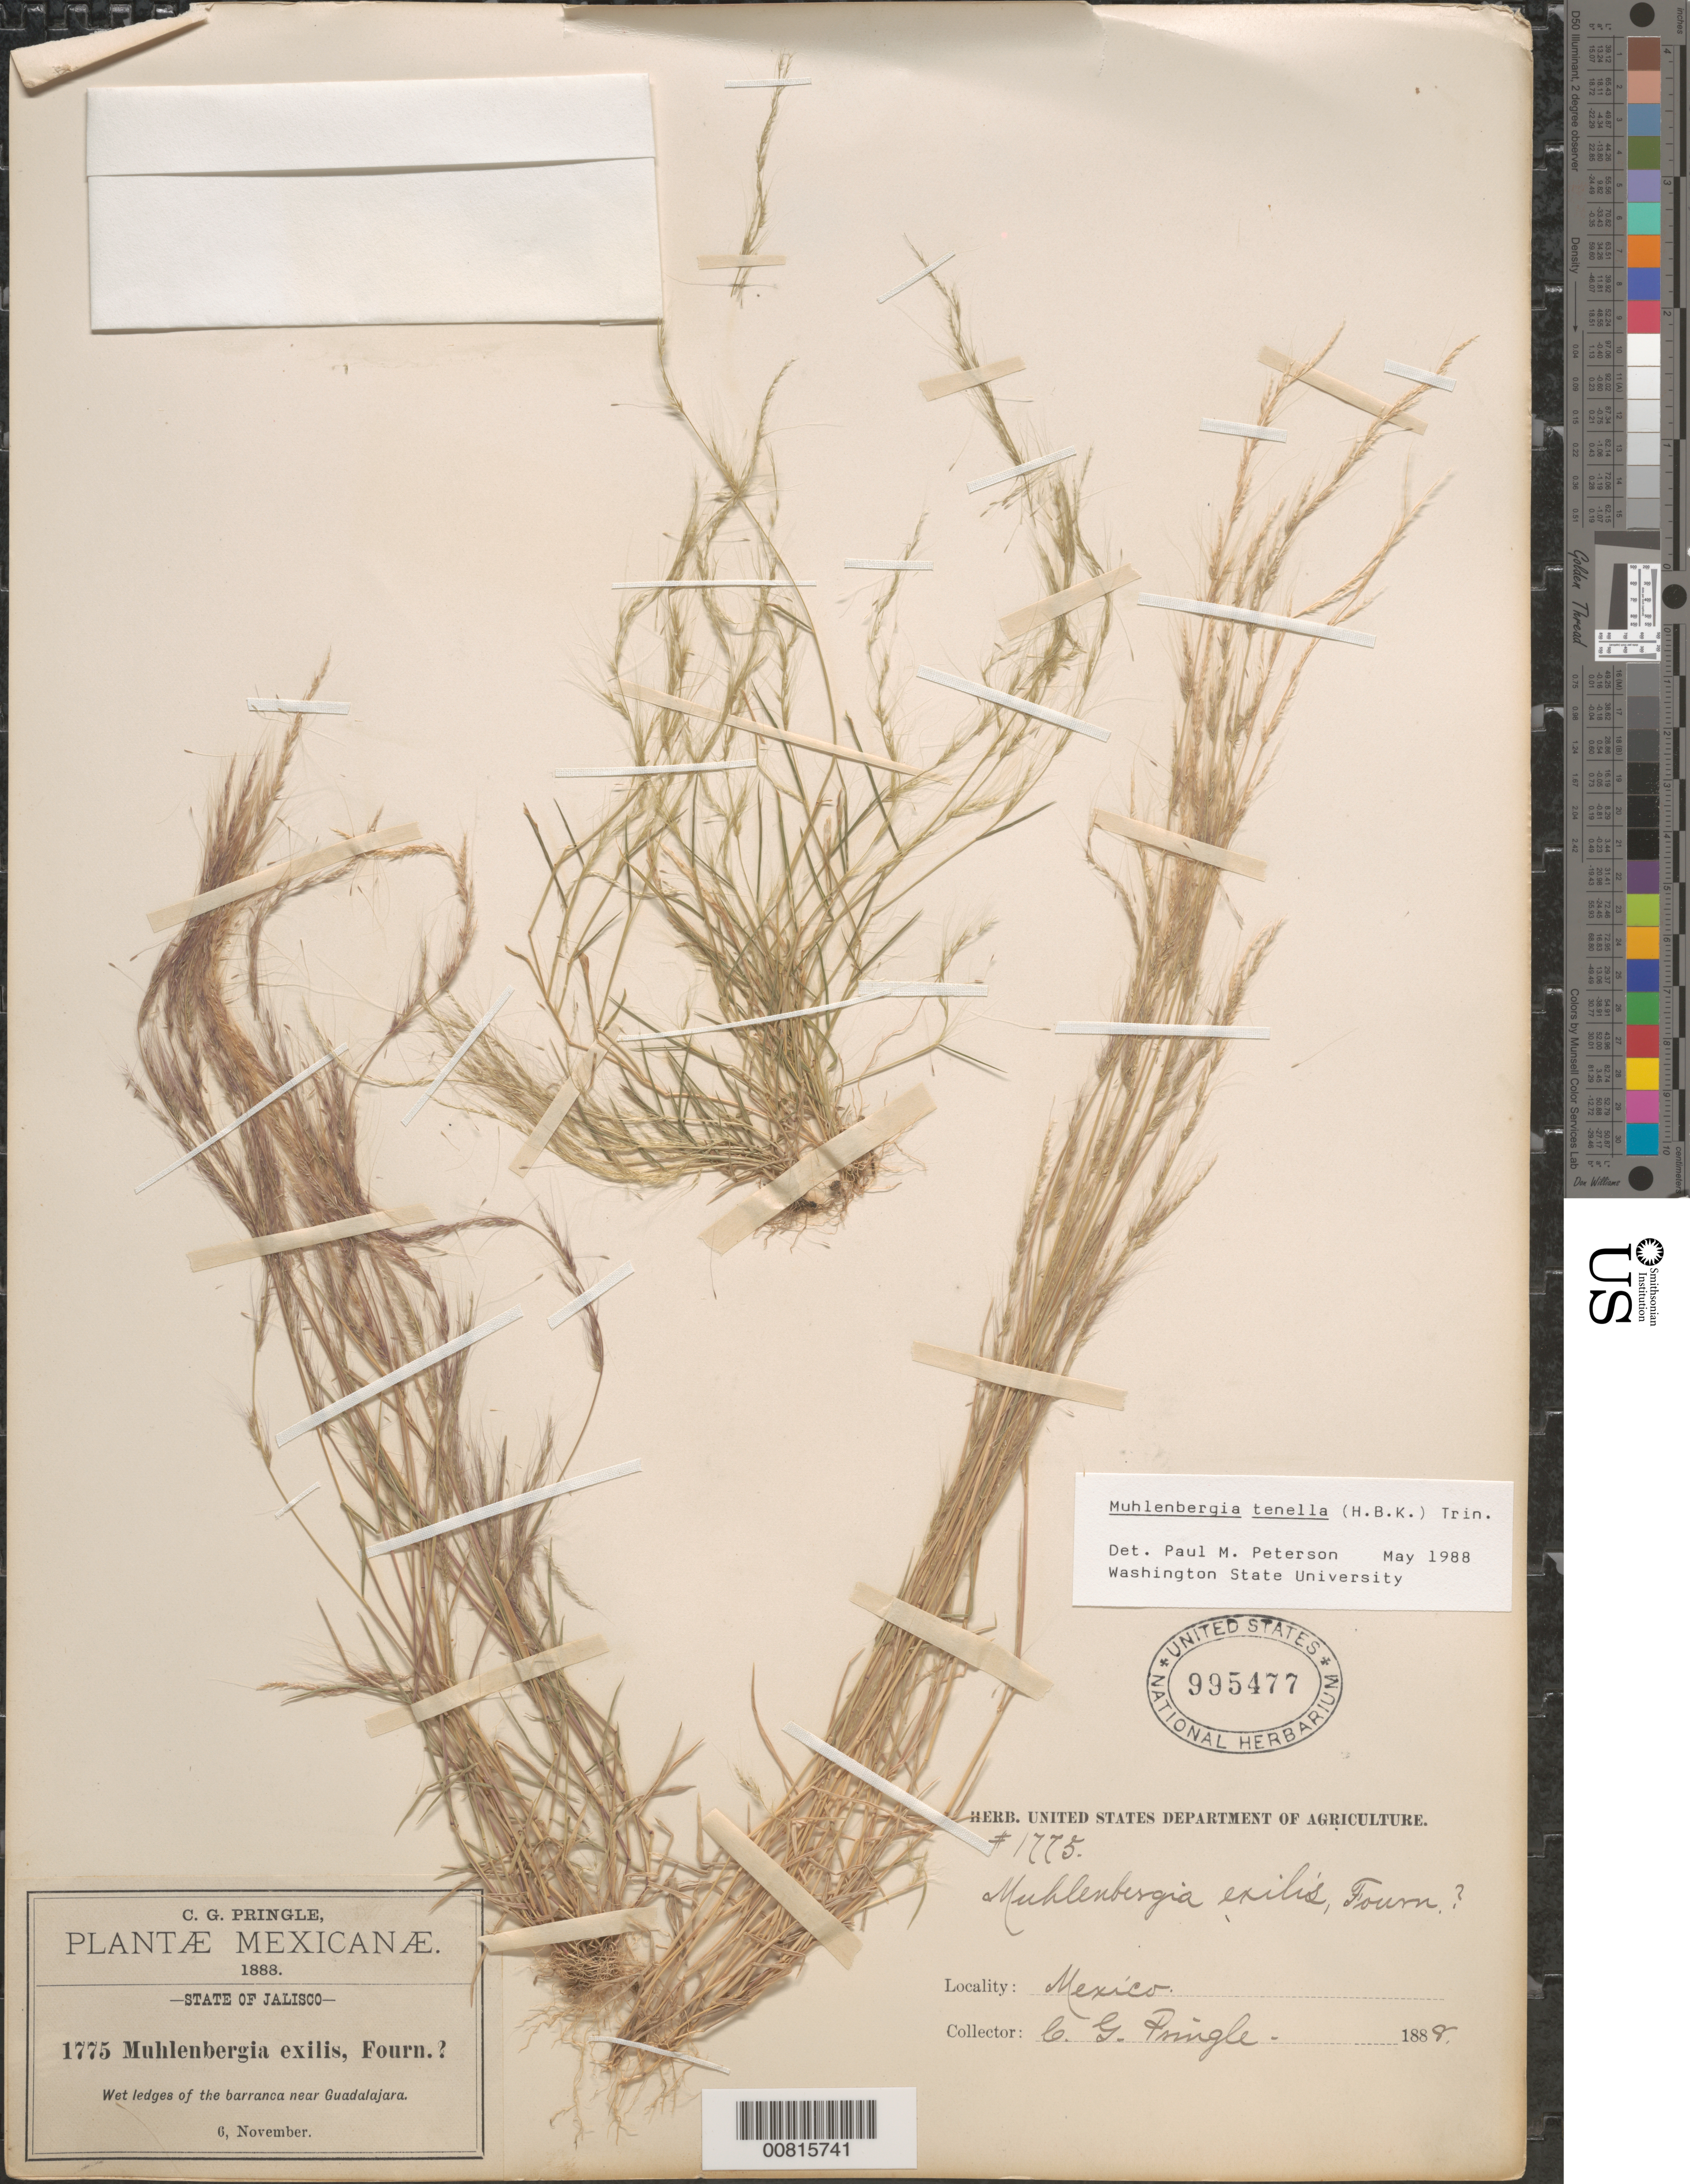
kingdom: Plantae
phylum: Tracheophyta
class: Liliopsida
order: Poales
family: Poaceae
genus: Muhlenbergia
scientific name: Muhlenbergia tenella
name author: (Kunth) Trin.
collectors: C. G. Pringle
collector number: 1775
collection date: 1888-11-06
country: Mexico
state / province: Jalisco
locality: Hillsides near Guadalajara, mpio. Guadalajara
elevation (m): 1600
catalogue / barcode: US 995477